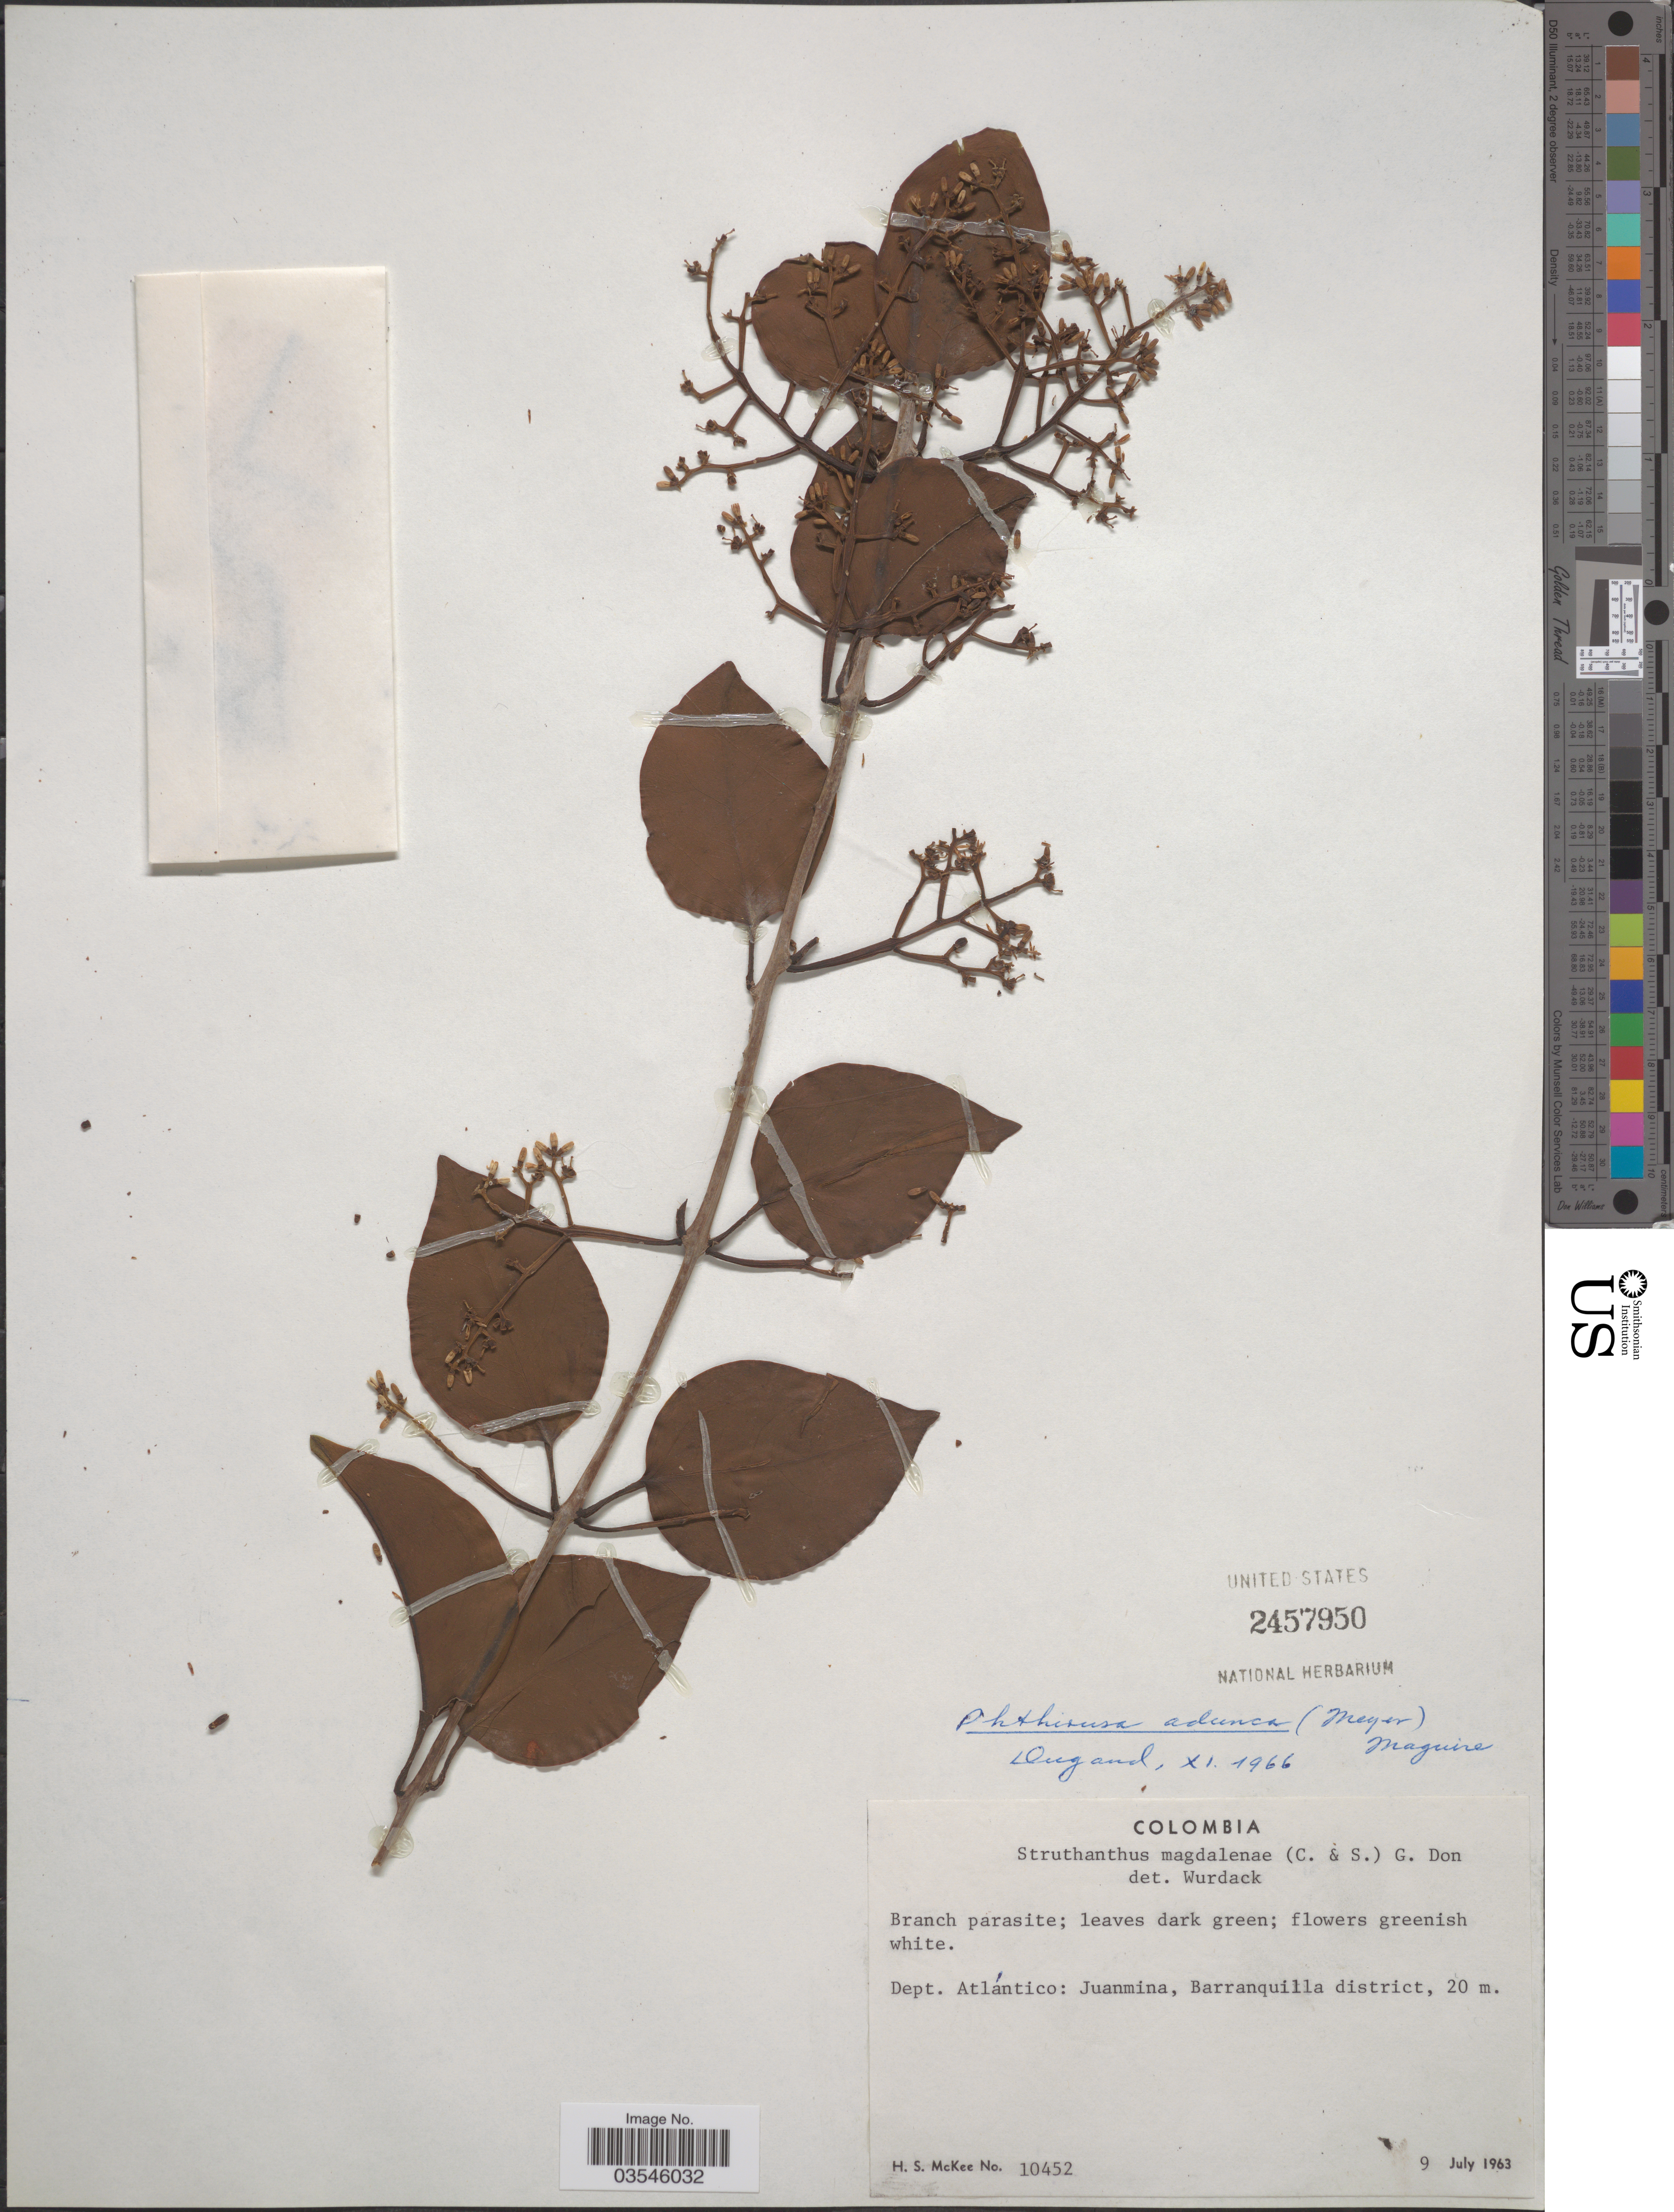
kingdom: Plantae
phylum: Tracheophyta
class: Magnoliopsida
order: Santalales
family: Loranthaceae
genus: Phthirusa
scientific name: Phthirusa adunca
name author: (G. Mey.) Maguire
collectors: H. S. McKee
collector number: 10452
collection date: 1963-07-09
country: Colombia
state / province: Atlántico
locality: Dept. Atlántico: Juanmina, Barranquilla district.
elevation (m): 20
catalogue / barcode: US 2457950